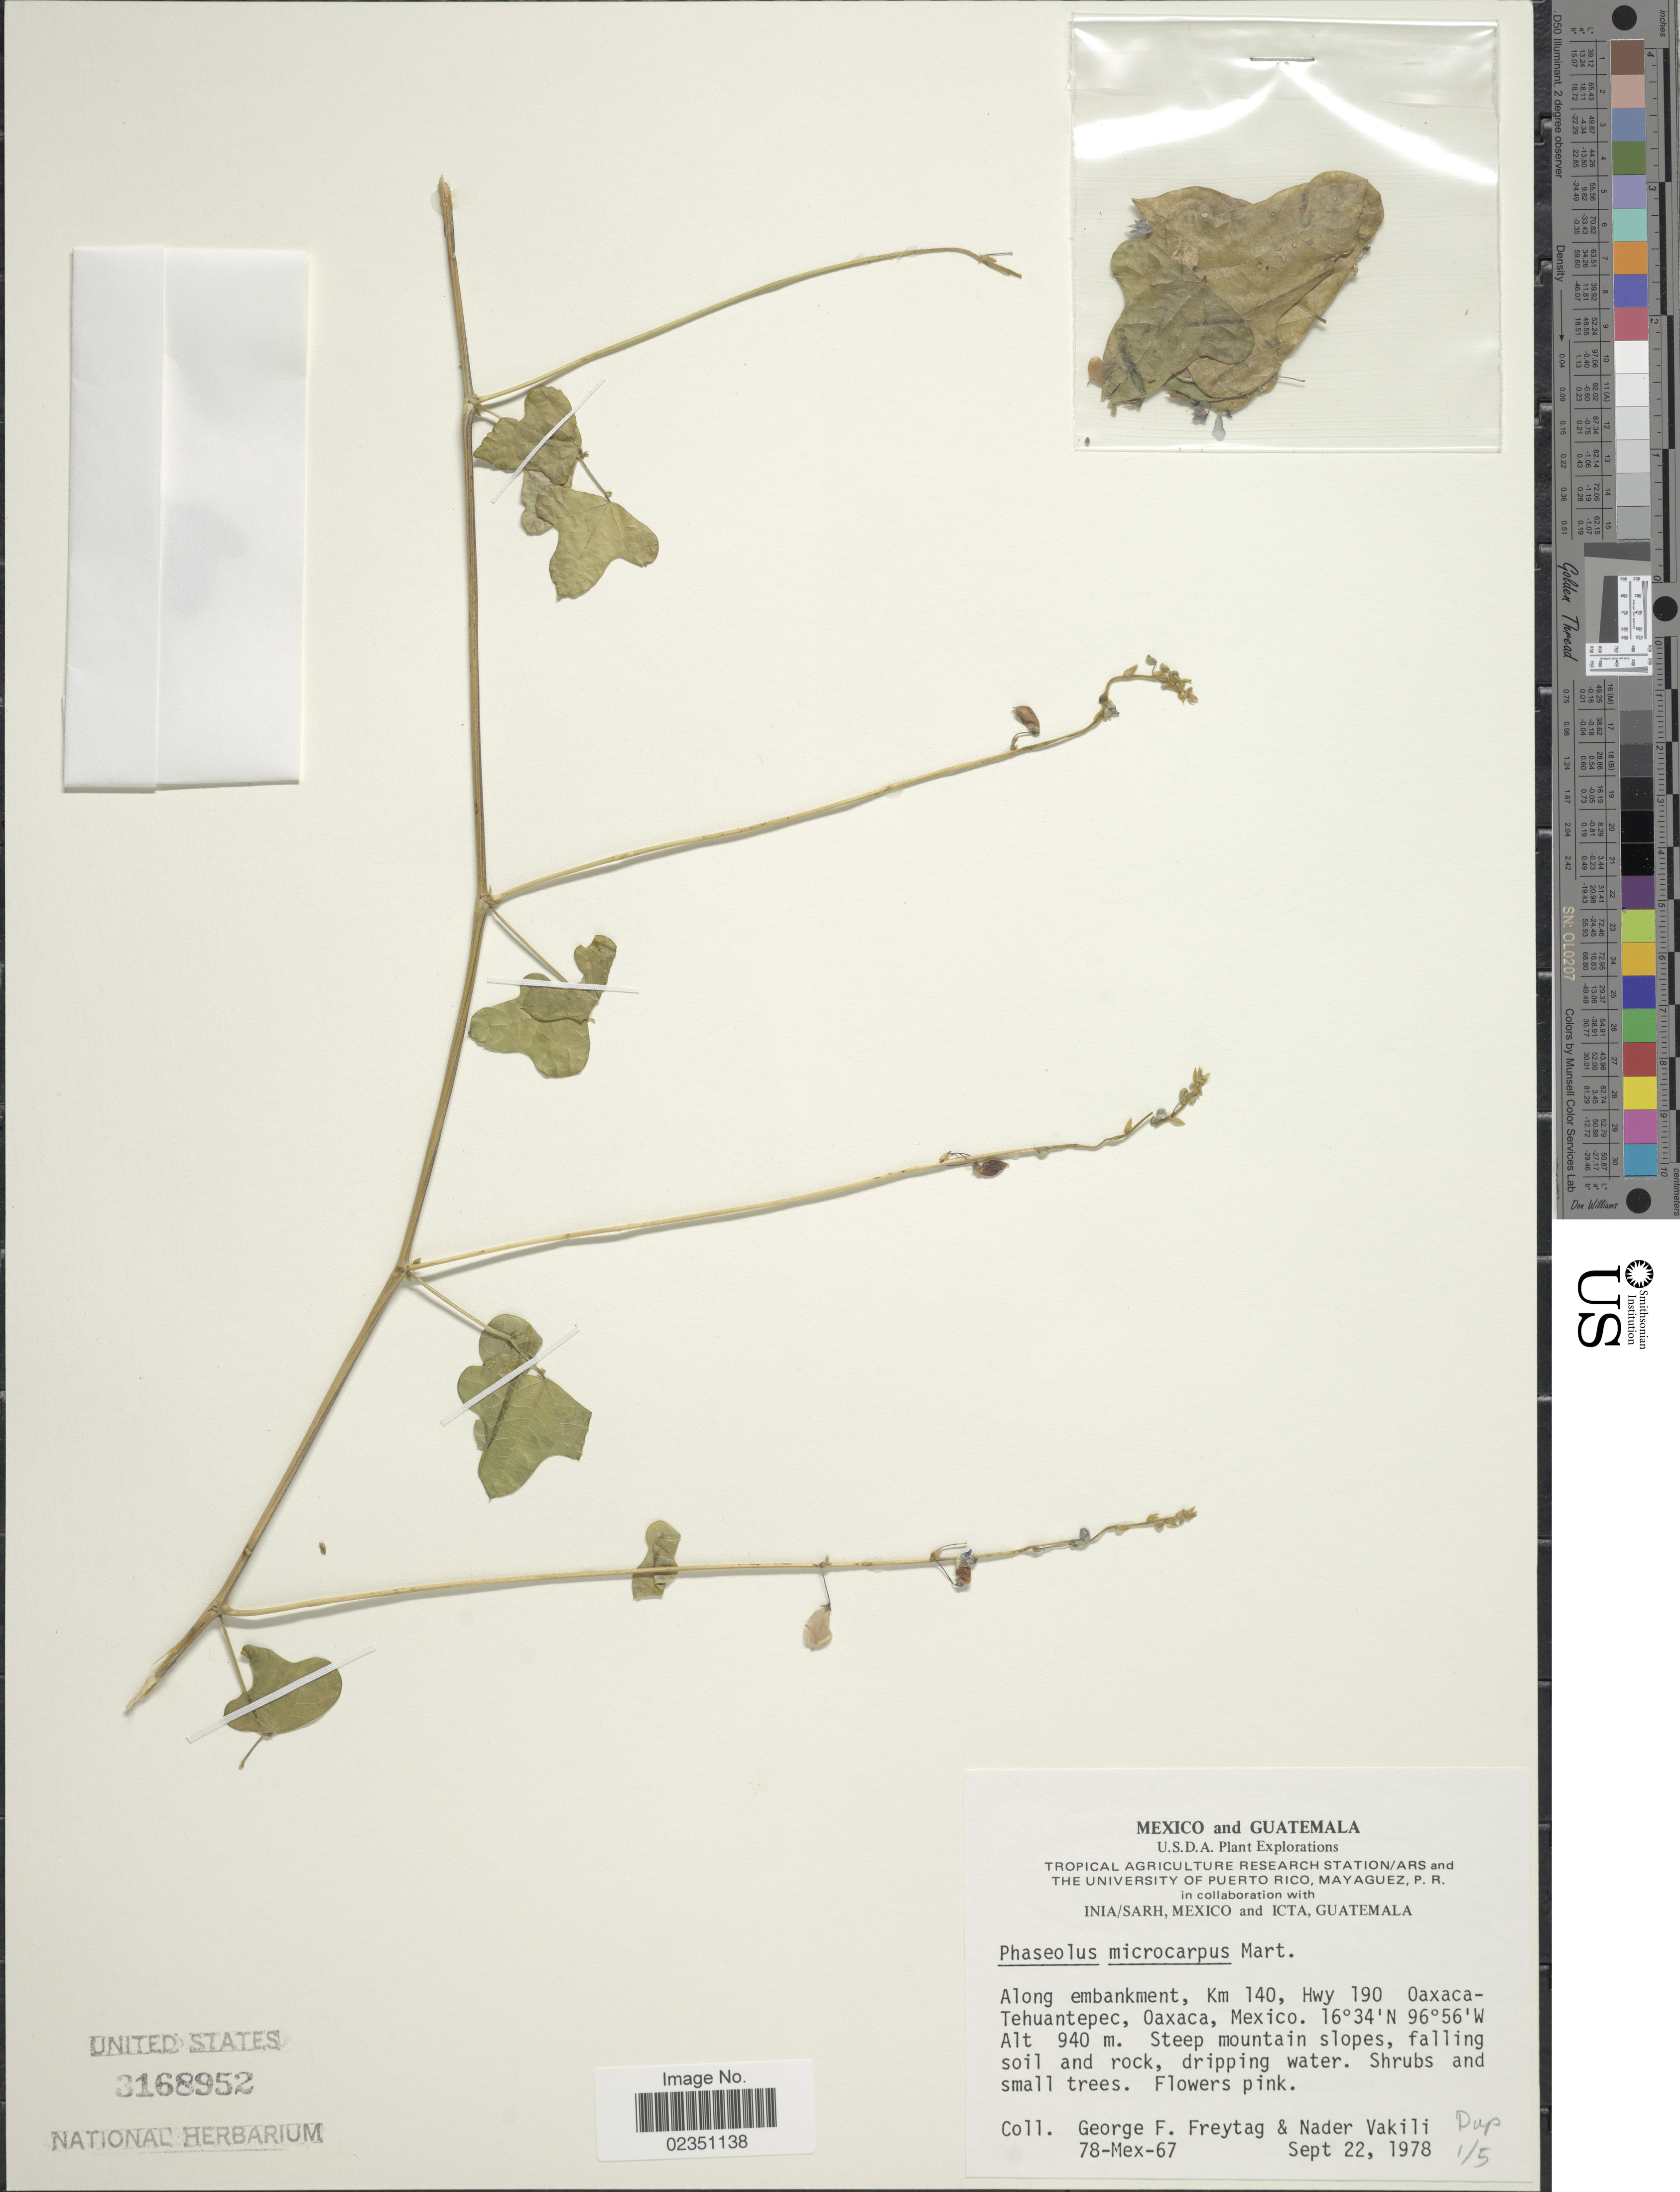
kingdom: Plantae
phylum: Tracheophyta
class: Magnoliopsida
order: Fabales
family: Fabaceae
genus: Phaseolus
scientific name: Phaseolus microcarpus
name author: Mart.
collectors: G. F. Freytag & N. Vakili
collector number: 78-Mex-67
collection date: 1978-09-22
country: Mexico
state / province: Oaxaca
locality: Along embankment. Km 140, Hwy 190 Oaxaca- Tehuantepec, along roadside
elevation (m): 940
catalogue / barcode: US 3168952